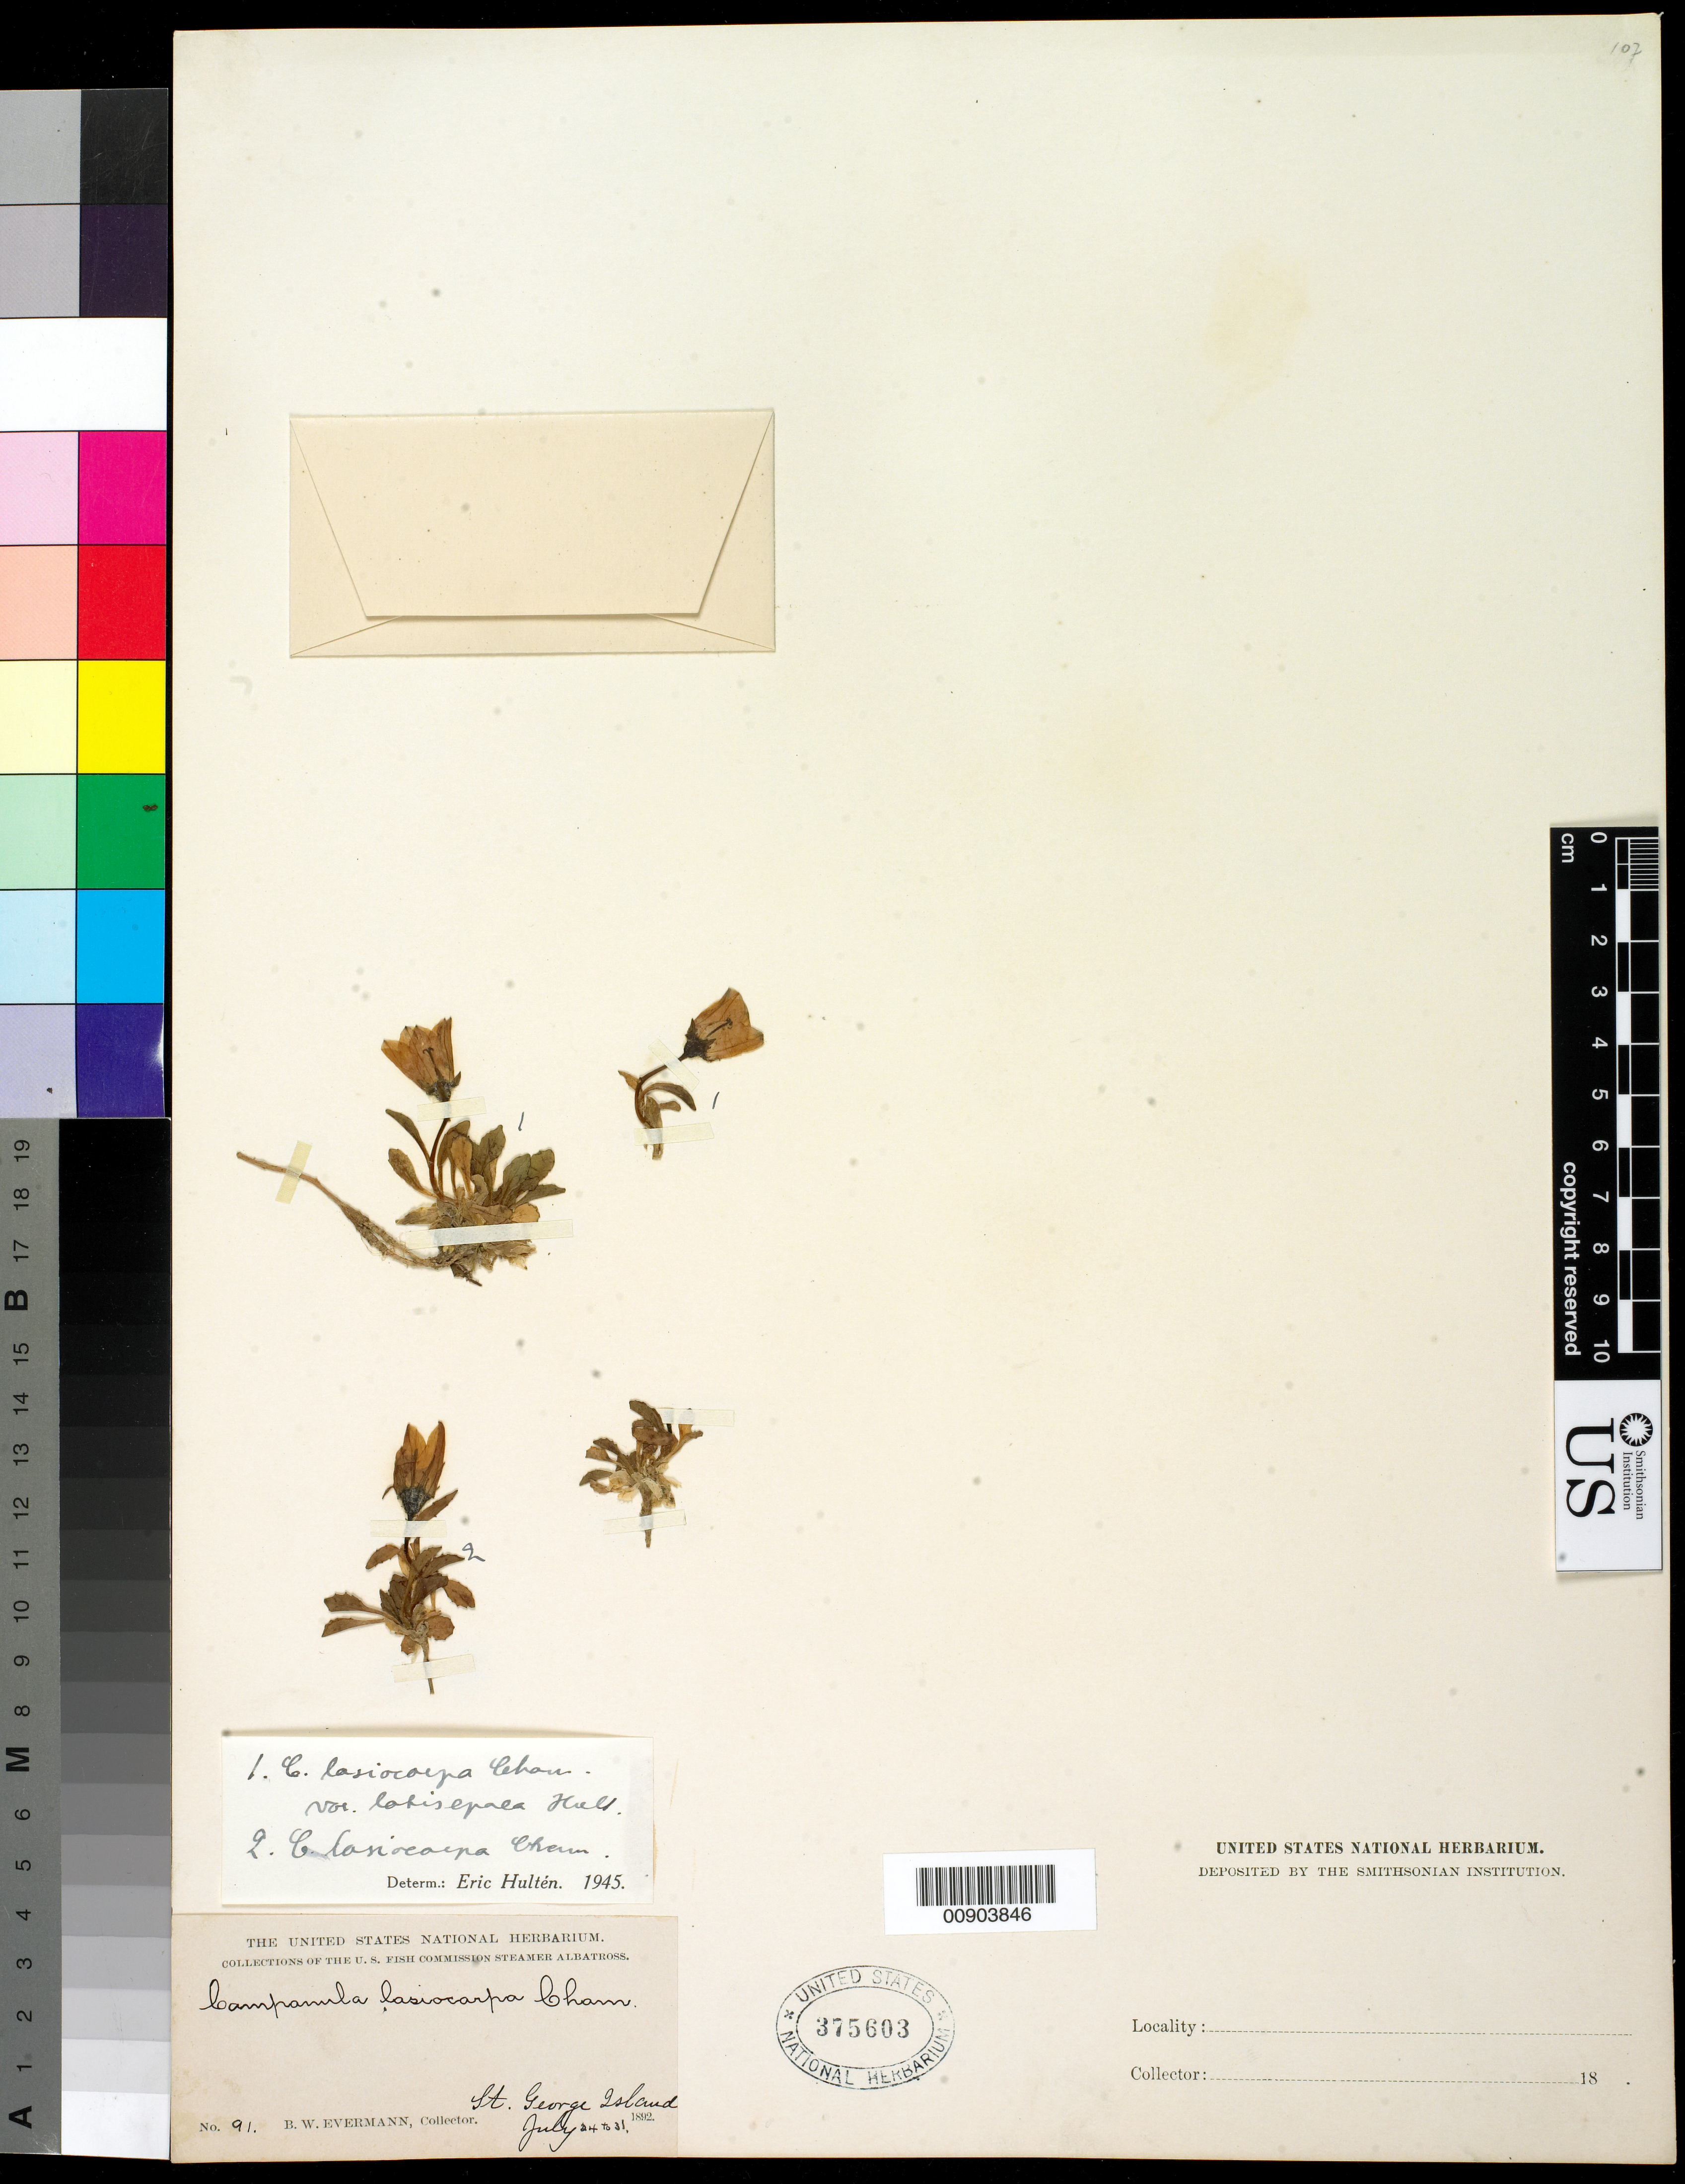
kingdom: Plantae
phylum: Tracheophyta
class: Magnoliopsida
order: Asterales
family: Campanulaceae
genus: Campanula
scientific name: Campanula lasiocarpa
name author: Cham.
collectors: B. W. Evermann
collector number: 91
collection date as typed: July 24 to 31, 1892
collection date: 1892-07-24/1892-07-31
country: United States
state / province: Alaska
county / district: Bering Strait District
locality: St. George Island, Pribilof Islands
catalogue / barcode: US 375603